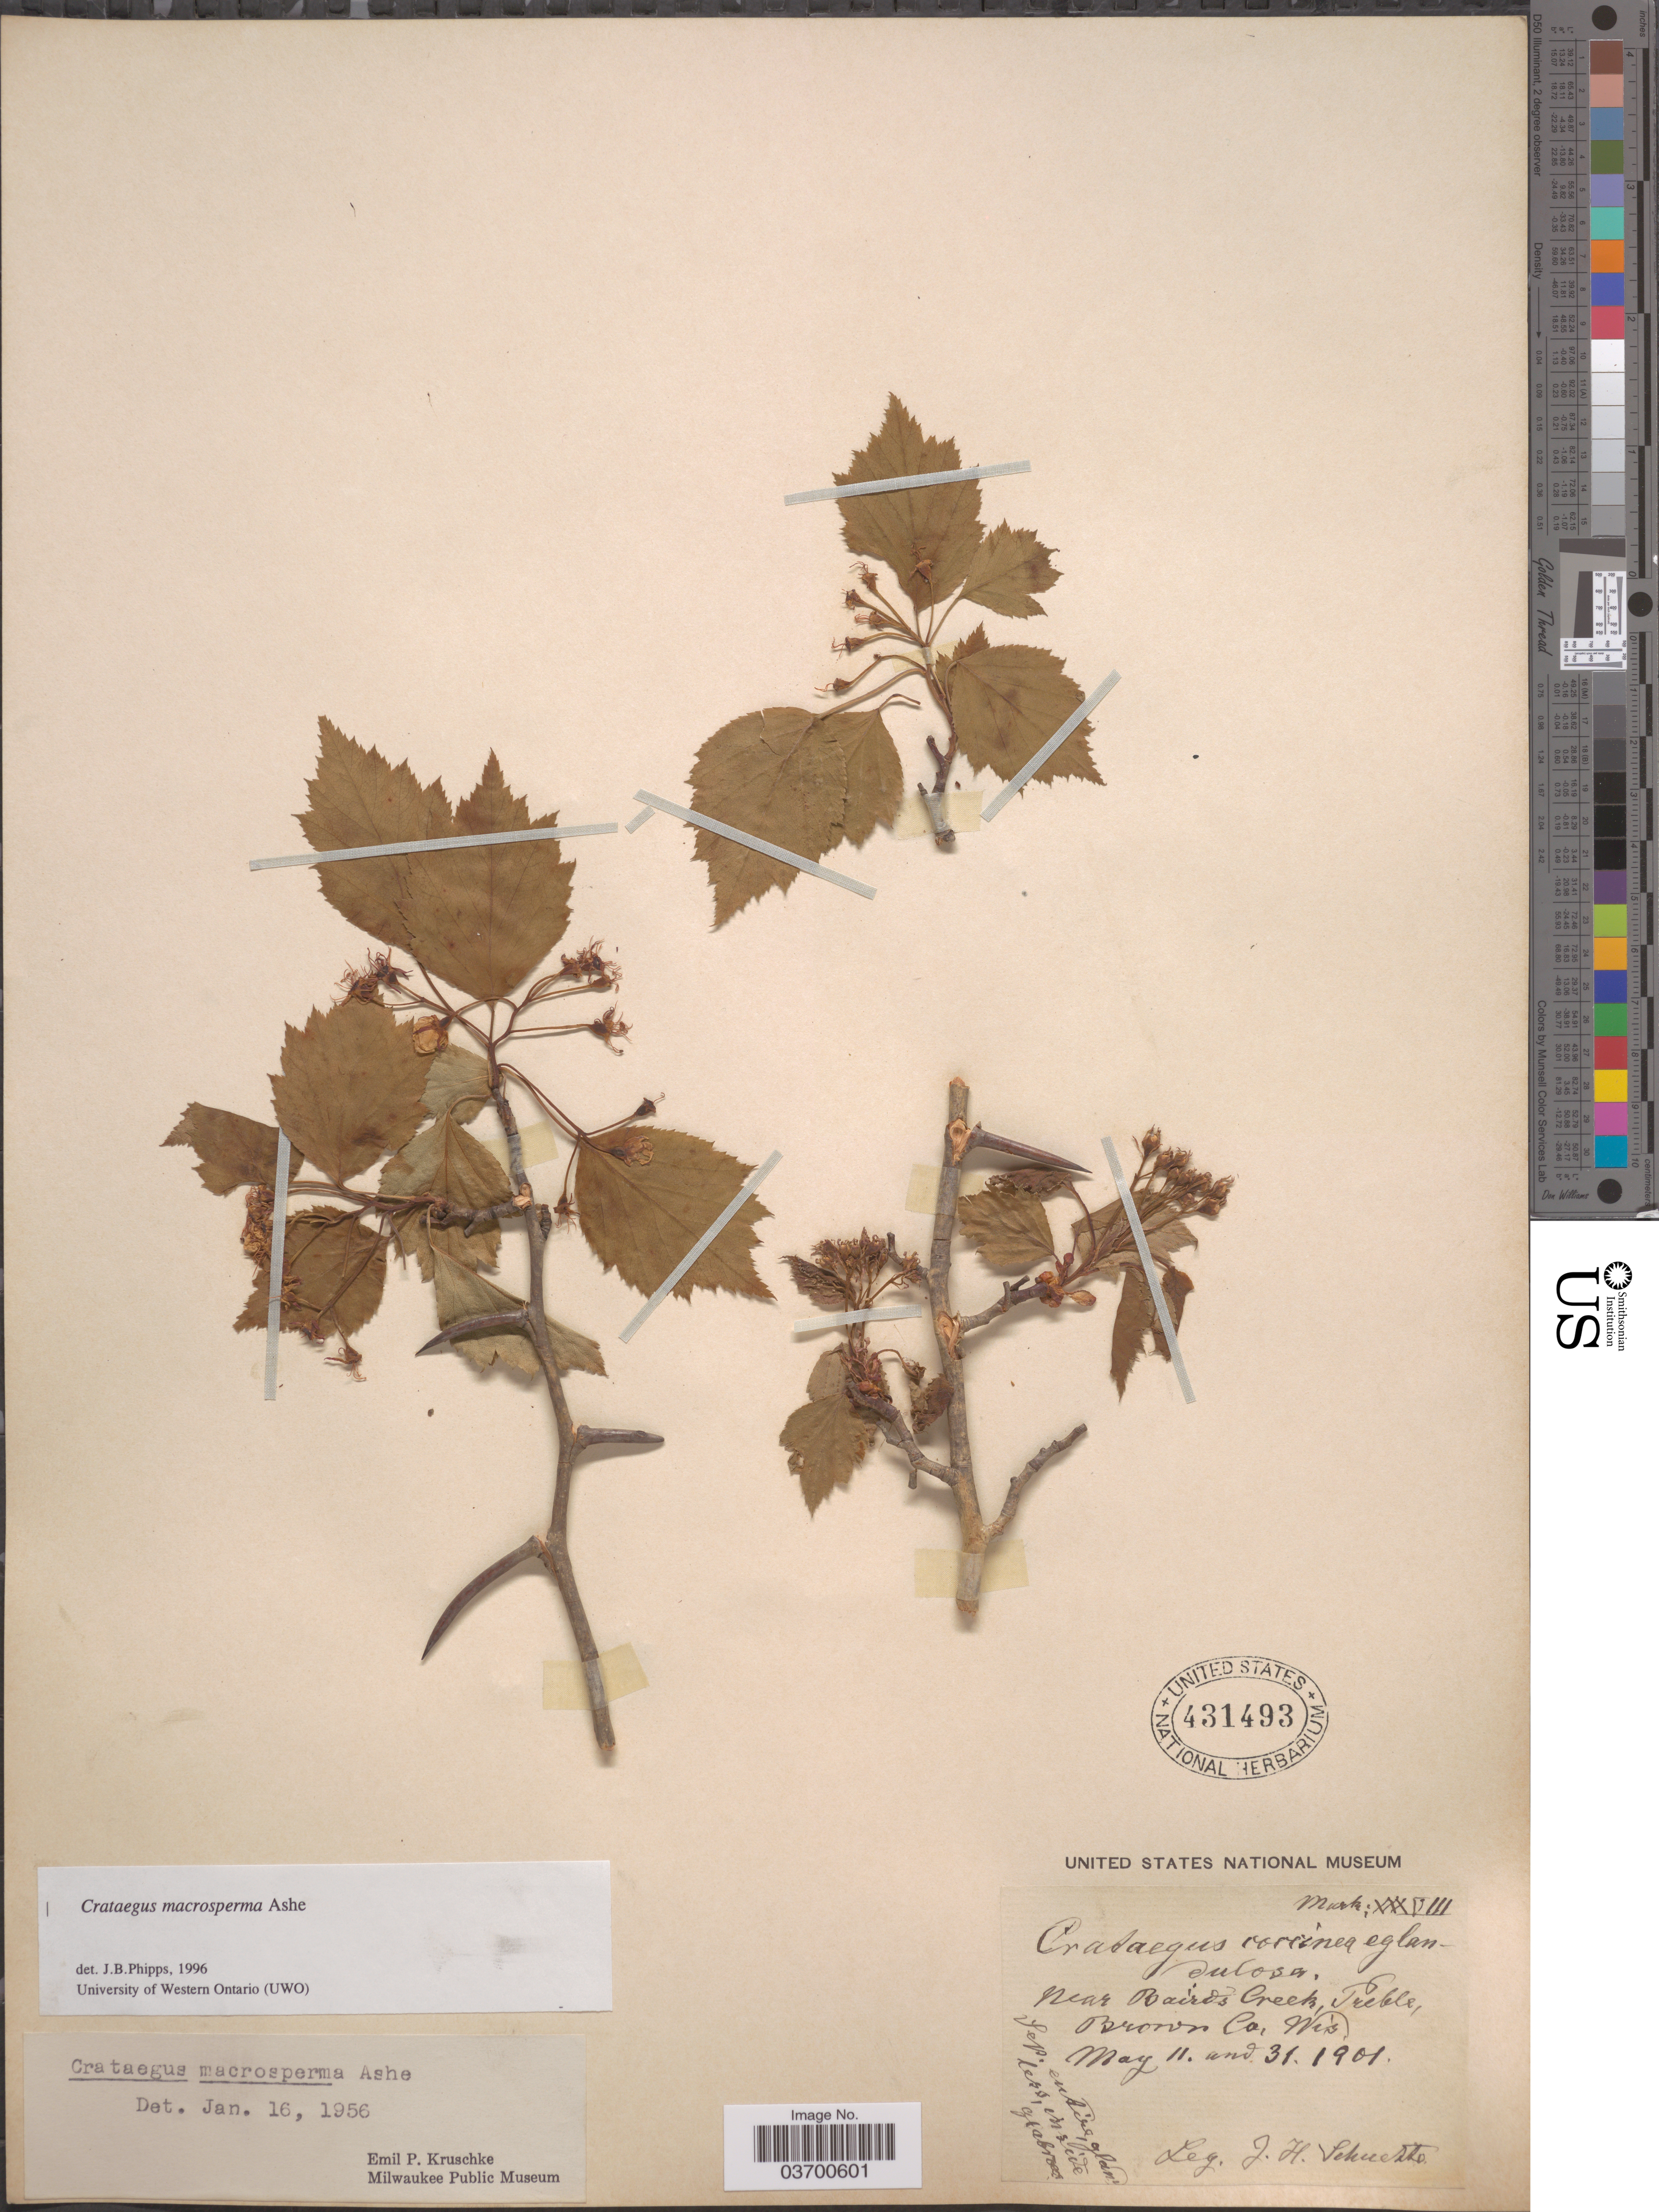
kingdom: Plantae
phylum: Tracheophyta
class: Magnoliopsida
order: Rosales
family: Rosaceae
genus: Crataegus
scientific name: Crataegus macrosperma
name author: Ashe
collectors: J. H. Schuette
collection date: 1901-05-11/1901-05-31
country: United States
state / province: Wisconsin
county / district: Brown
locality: Near Bairds Creek, Preble, Brown Co.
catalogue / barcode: US 431493